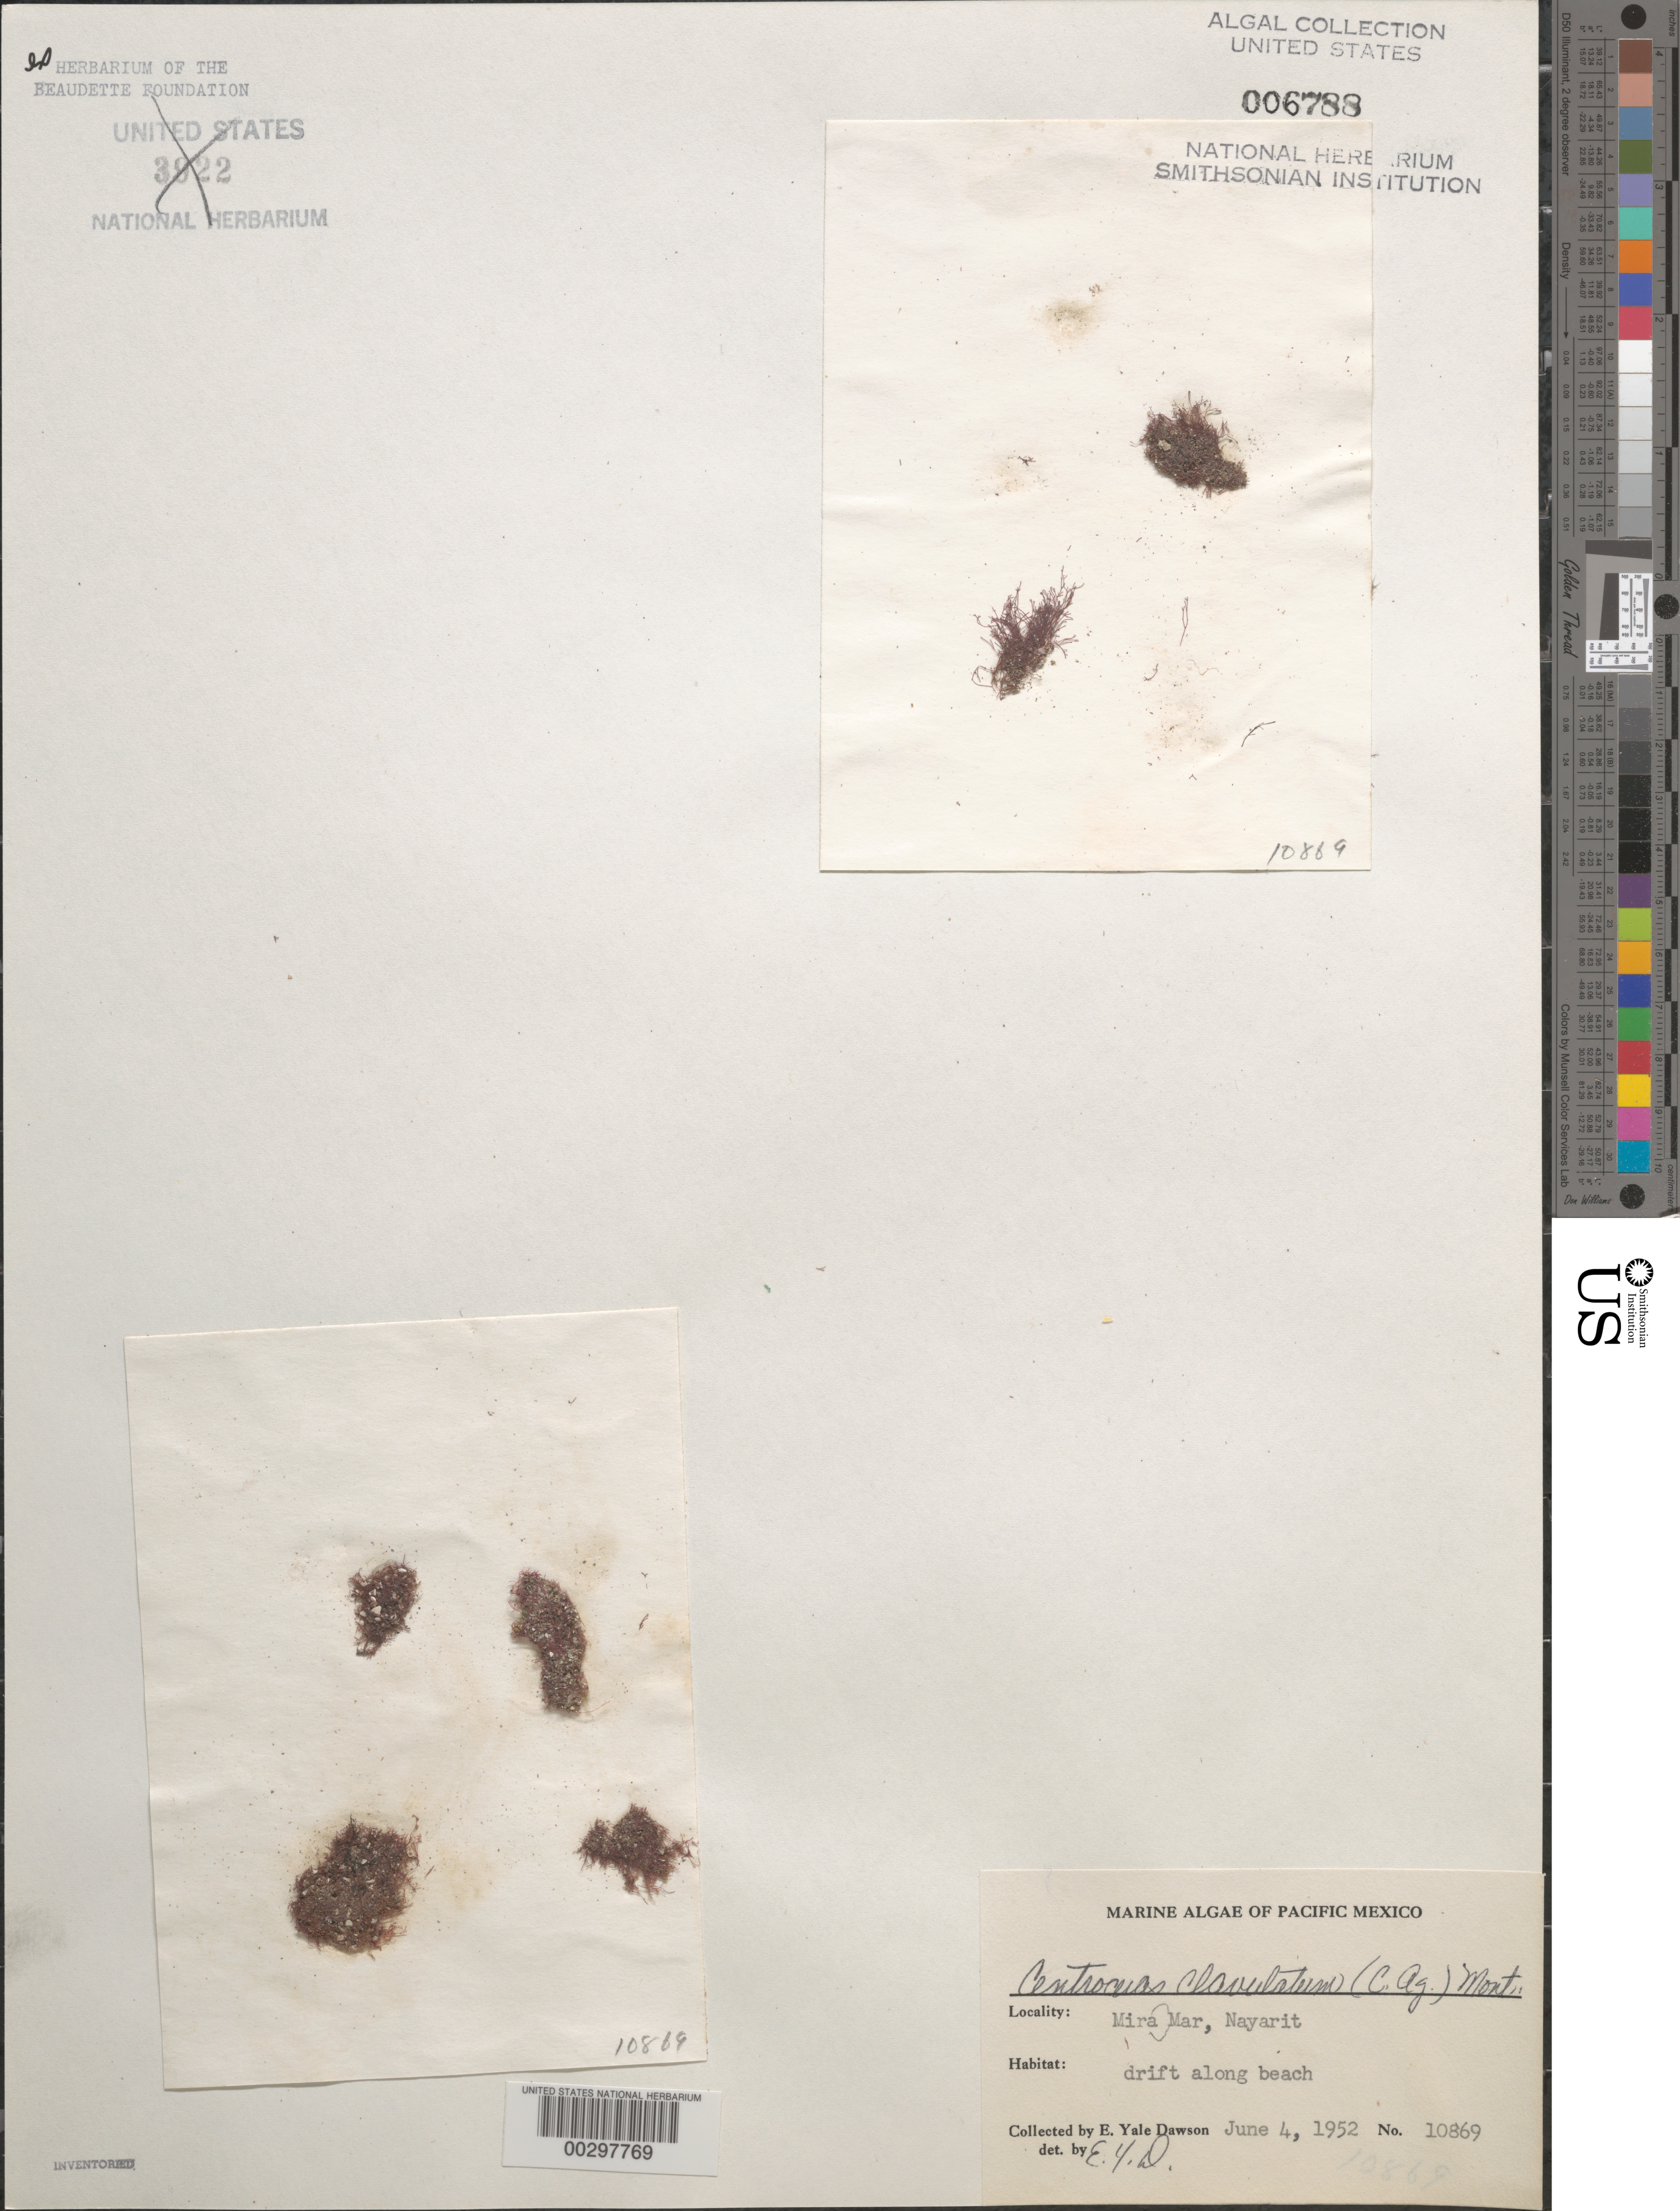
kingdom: Plantae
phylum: Rhodophyta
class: Florideophyceae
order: Ceramiales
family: Ceramiaceae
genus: Centroceras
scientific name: Centroceras clavulatum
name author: (C. Agardh) Mont.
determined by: Dawson, E. Y.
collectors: E. Y. Dawson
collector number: EYD 10869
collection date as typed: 04 Jun 1952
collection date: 1952-06-04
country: Mexico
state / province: Nayarit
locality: Miramar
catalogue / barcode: US 6788